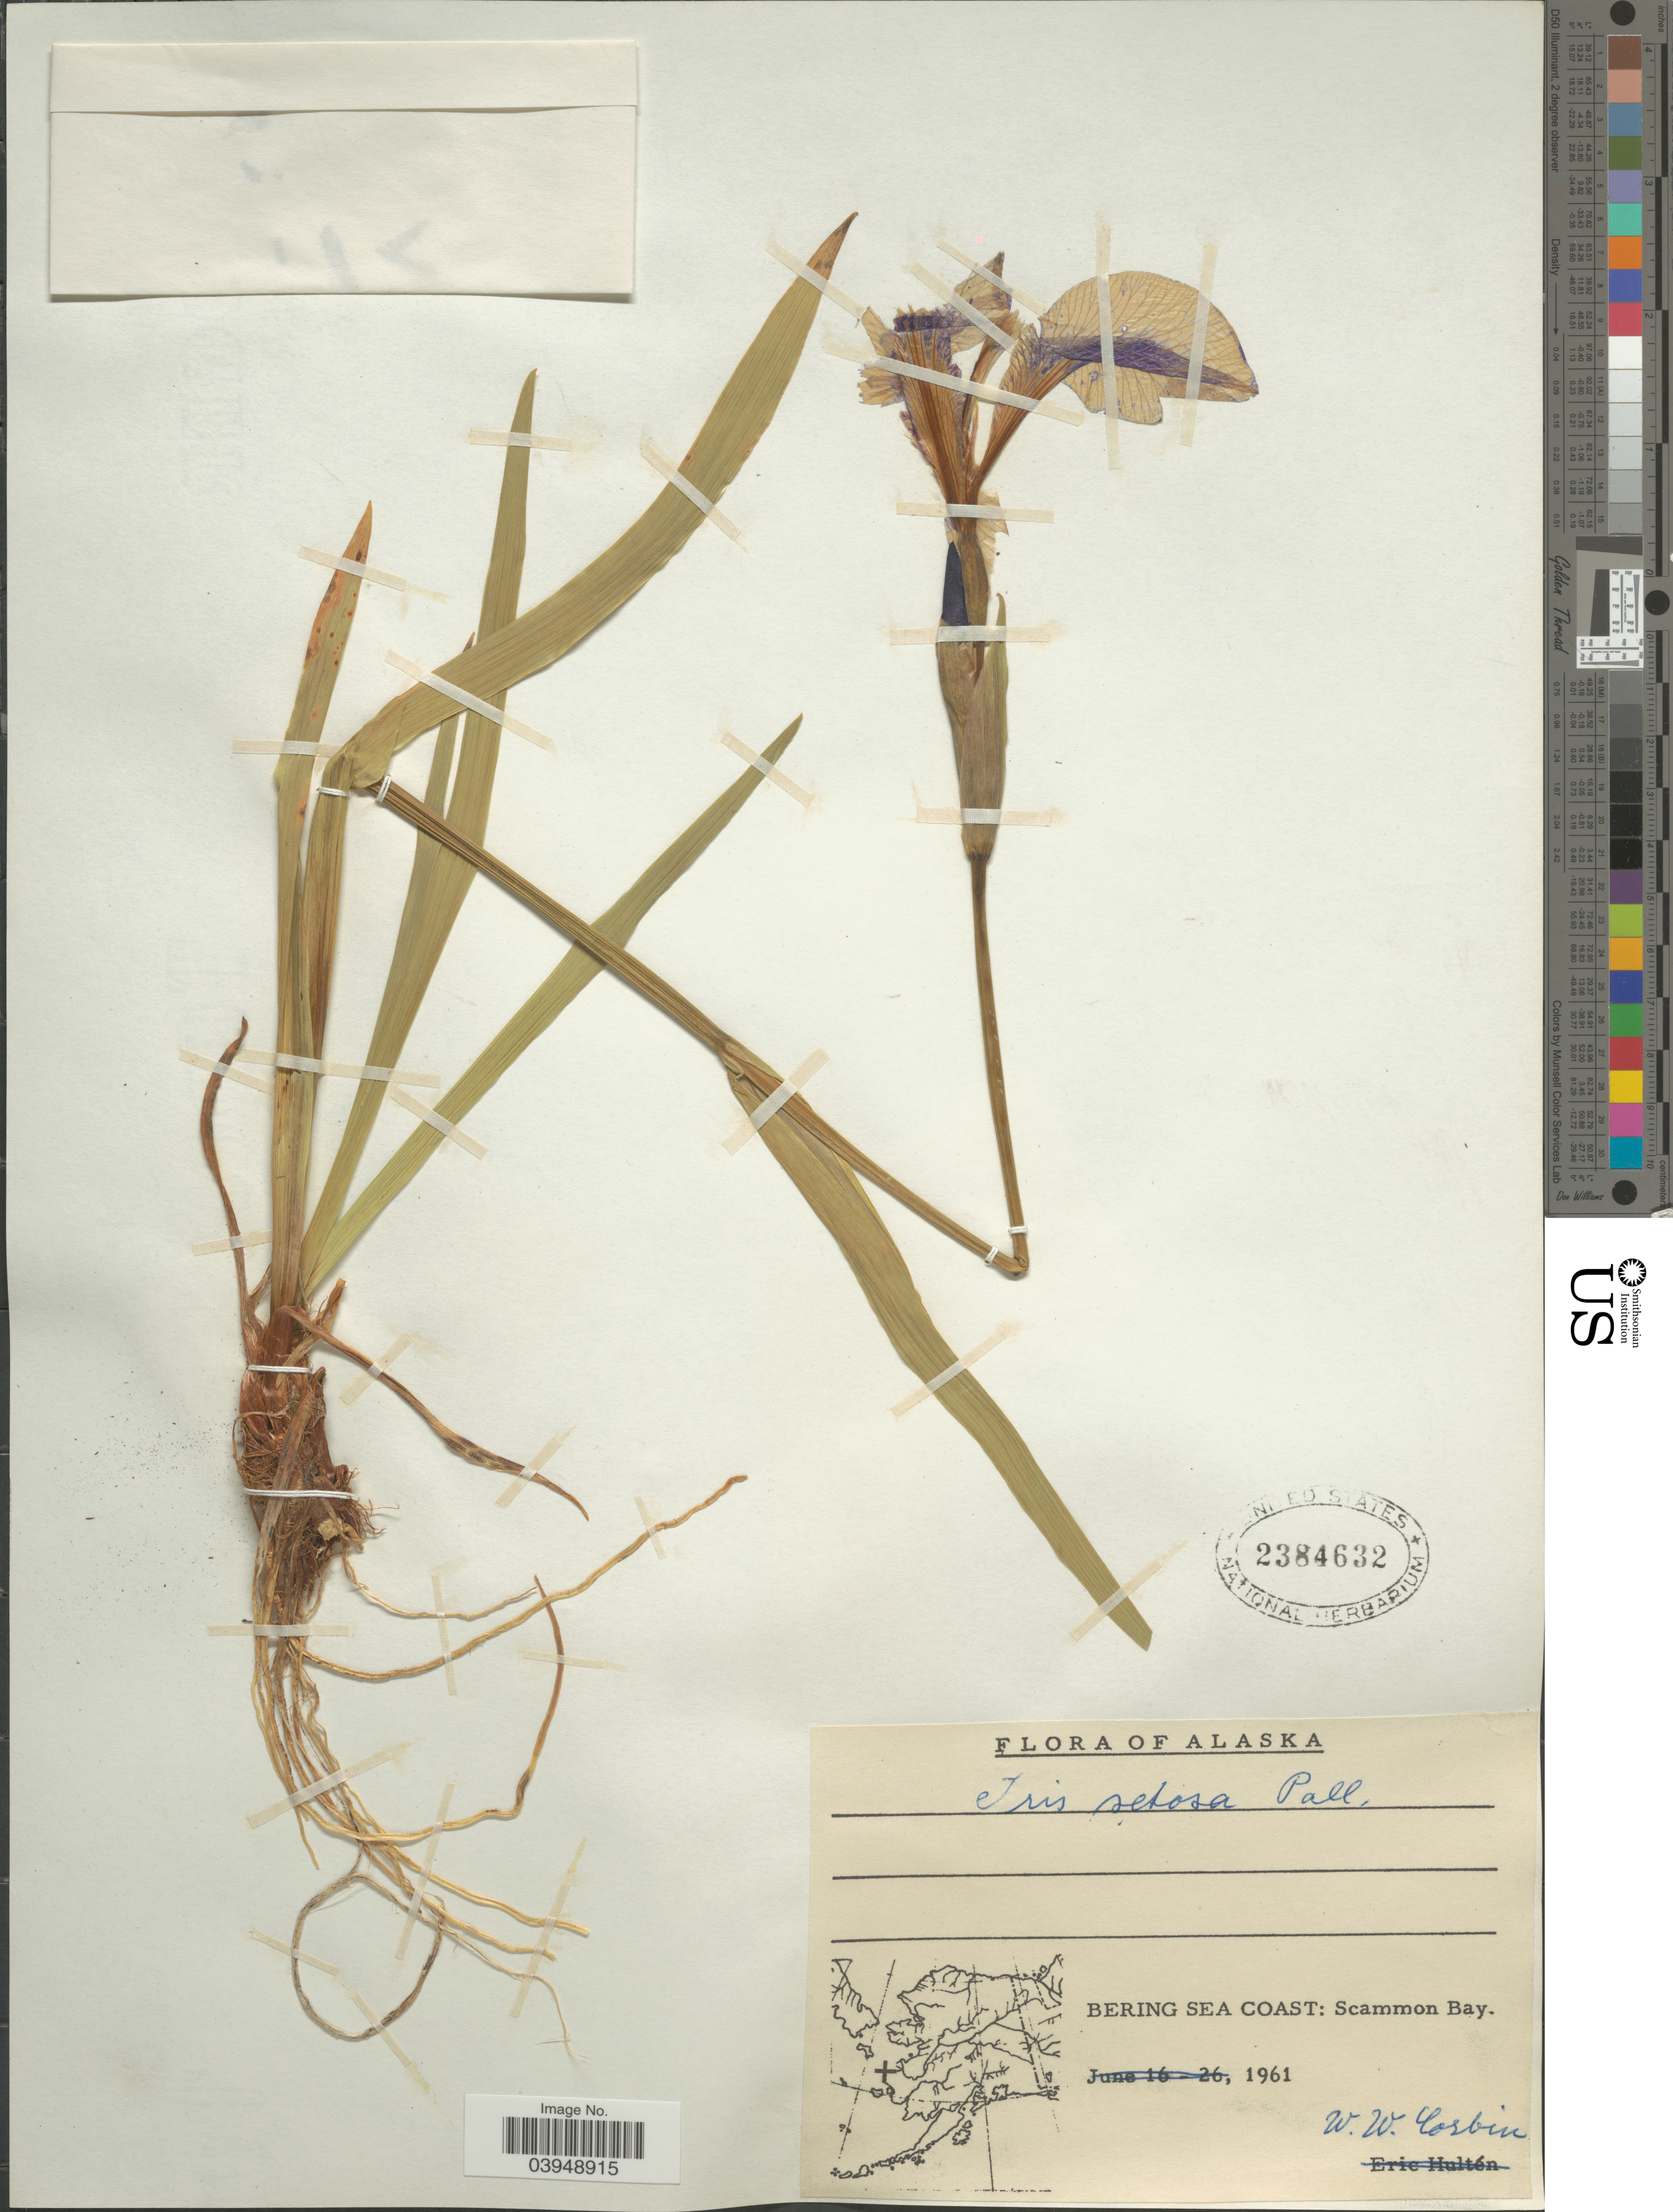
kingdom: Plantae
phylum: Tracheophyta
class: Liliopsida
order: Asparagales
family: Iridaceae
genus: Iris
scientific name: Iris setosa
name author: Pall. ex Link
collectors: W. Corbin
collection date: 1961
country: United States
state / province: Alaska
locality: Bering Sea Coast: Scammon Bay.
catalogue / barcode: US 2384632